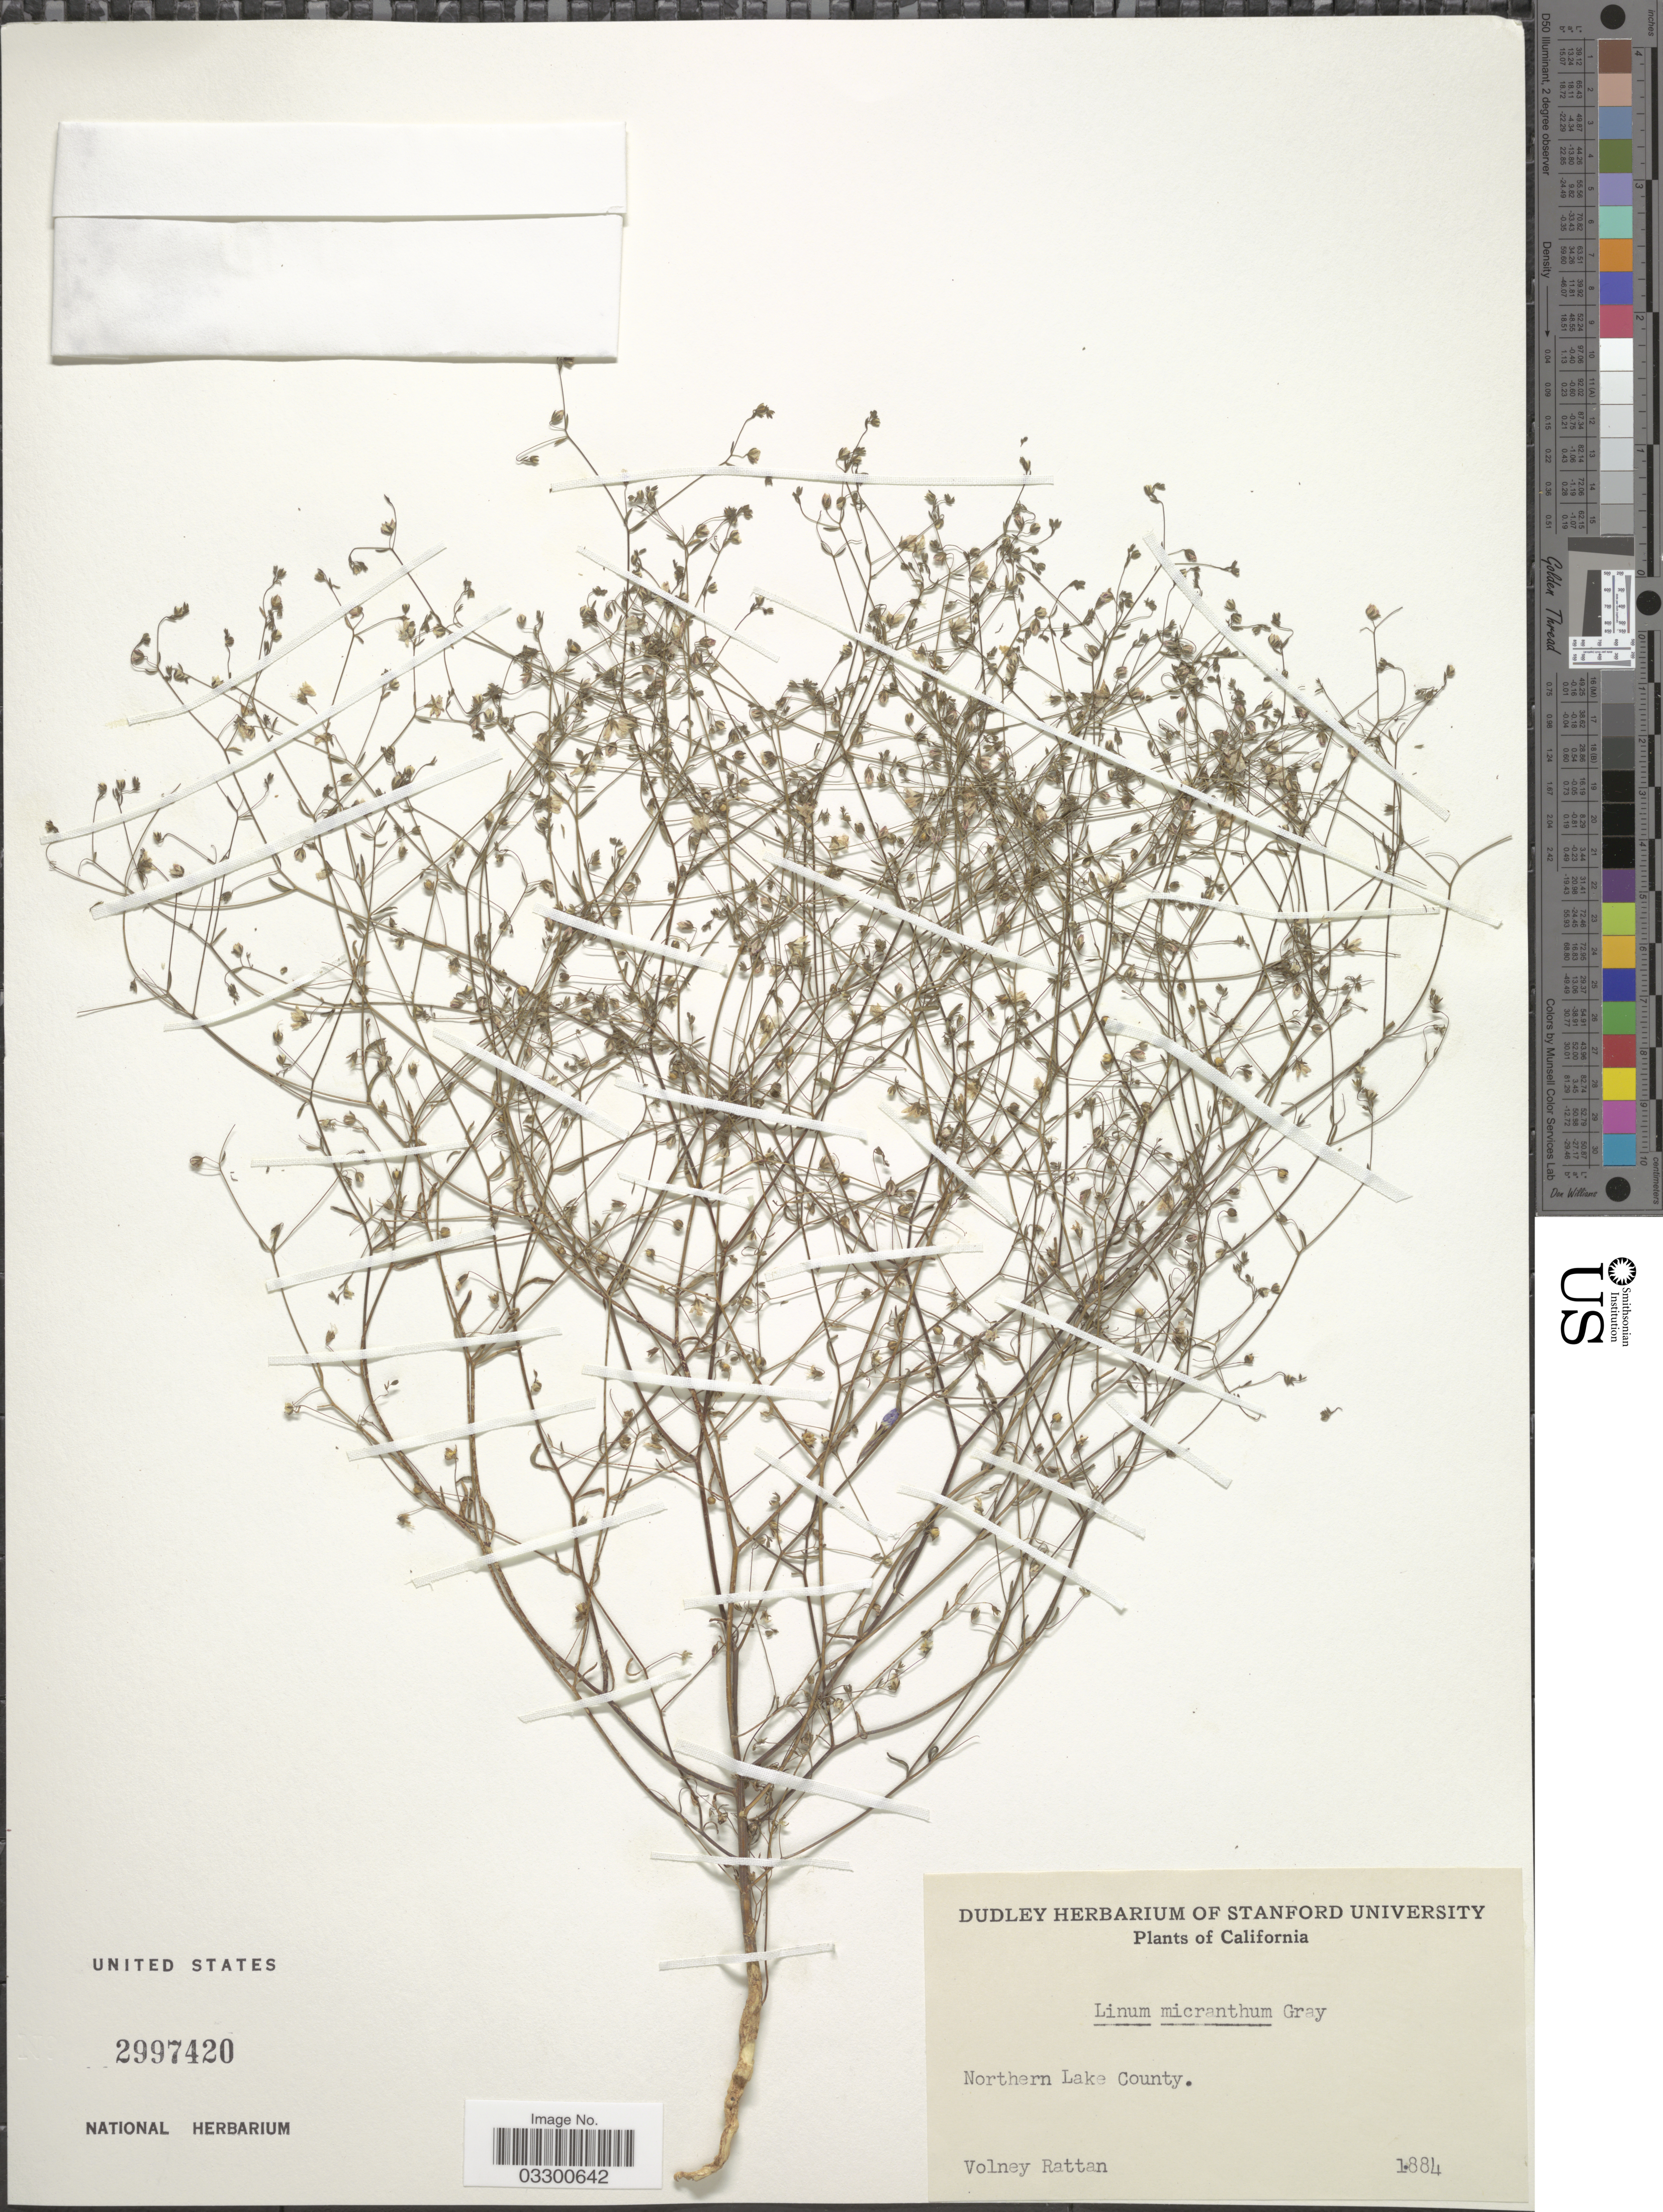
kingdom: Plantae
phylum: Tracheophyta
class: Magnoliopsida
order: Malpighiales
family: Linaceae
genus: Hesperolinon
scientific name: Hesperolinon micranthum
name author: (A. Gray) Small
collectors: V. Rattan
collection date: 1884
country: United States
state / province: California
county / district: Lake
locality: Northern Lake County.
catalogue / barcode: US 2997420